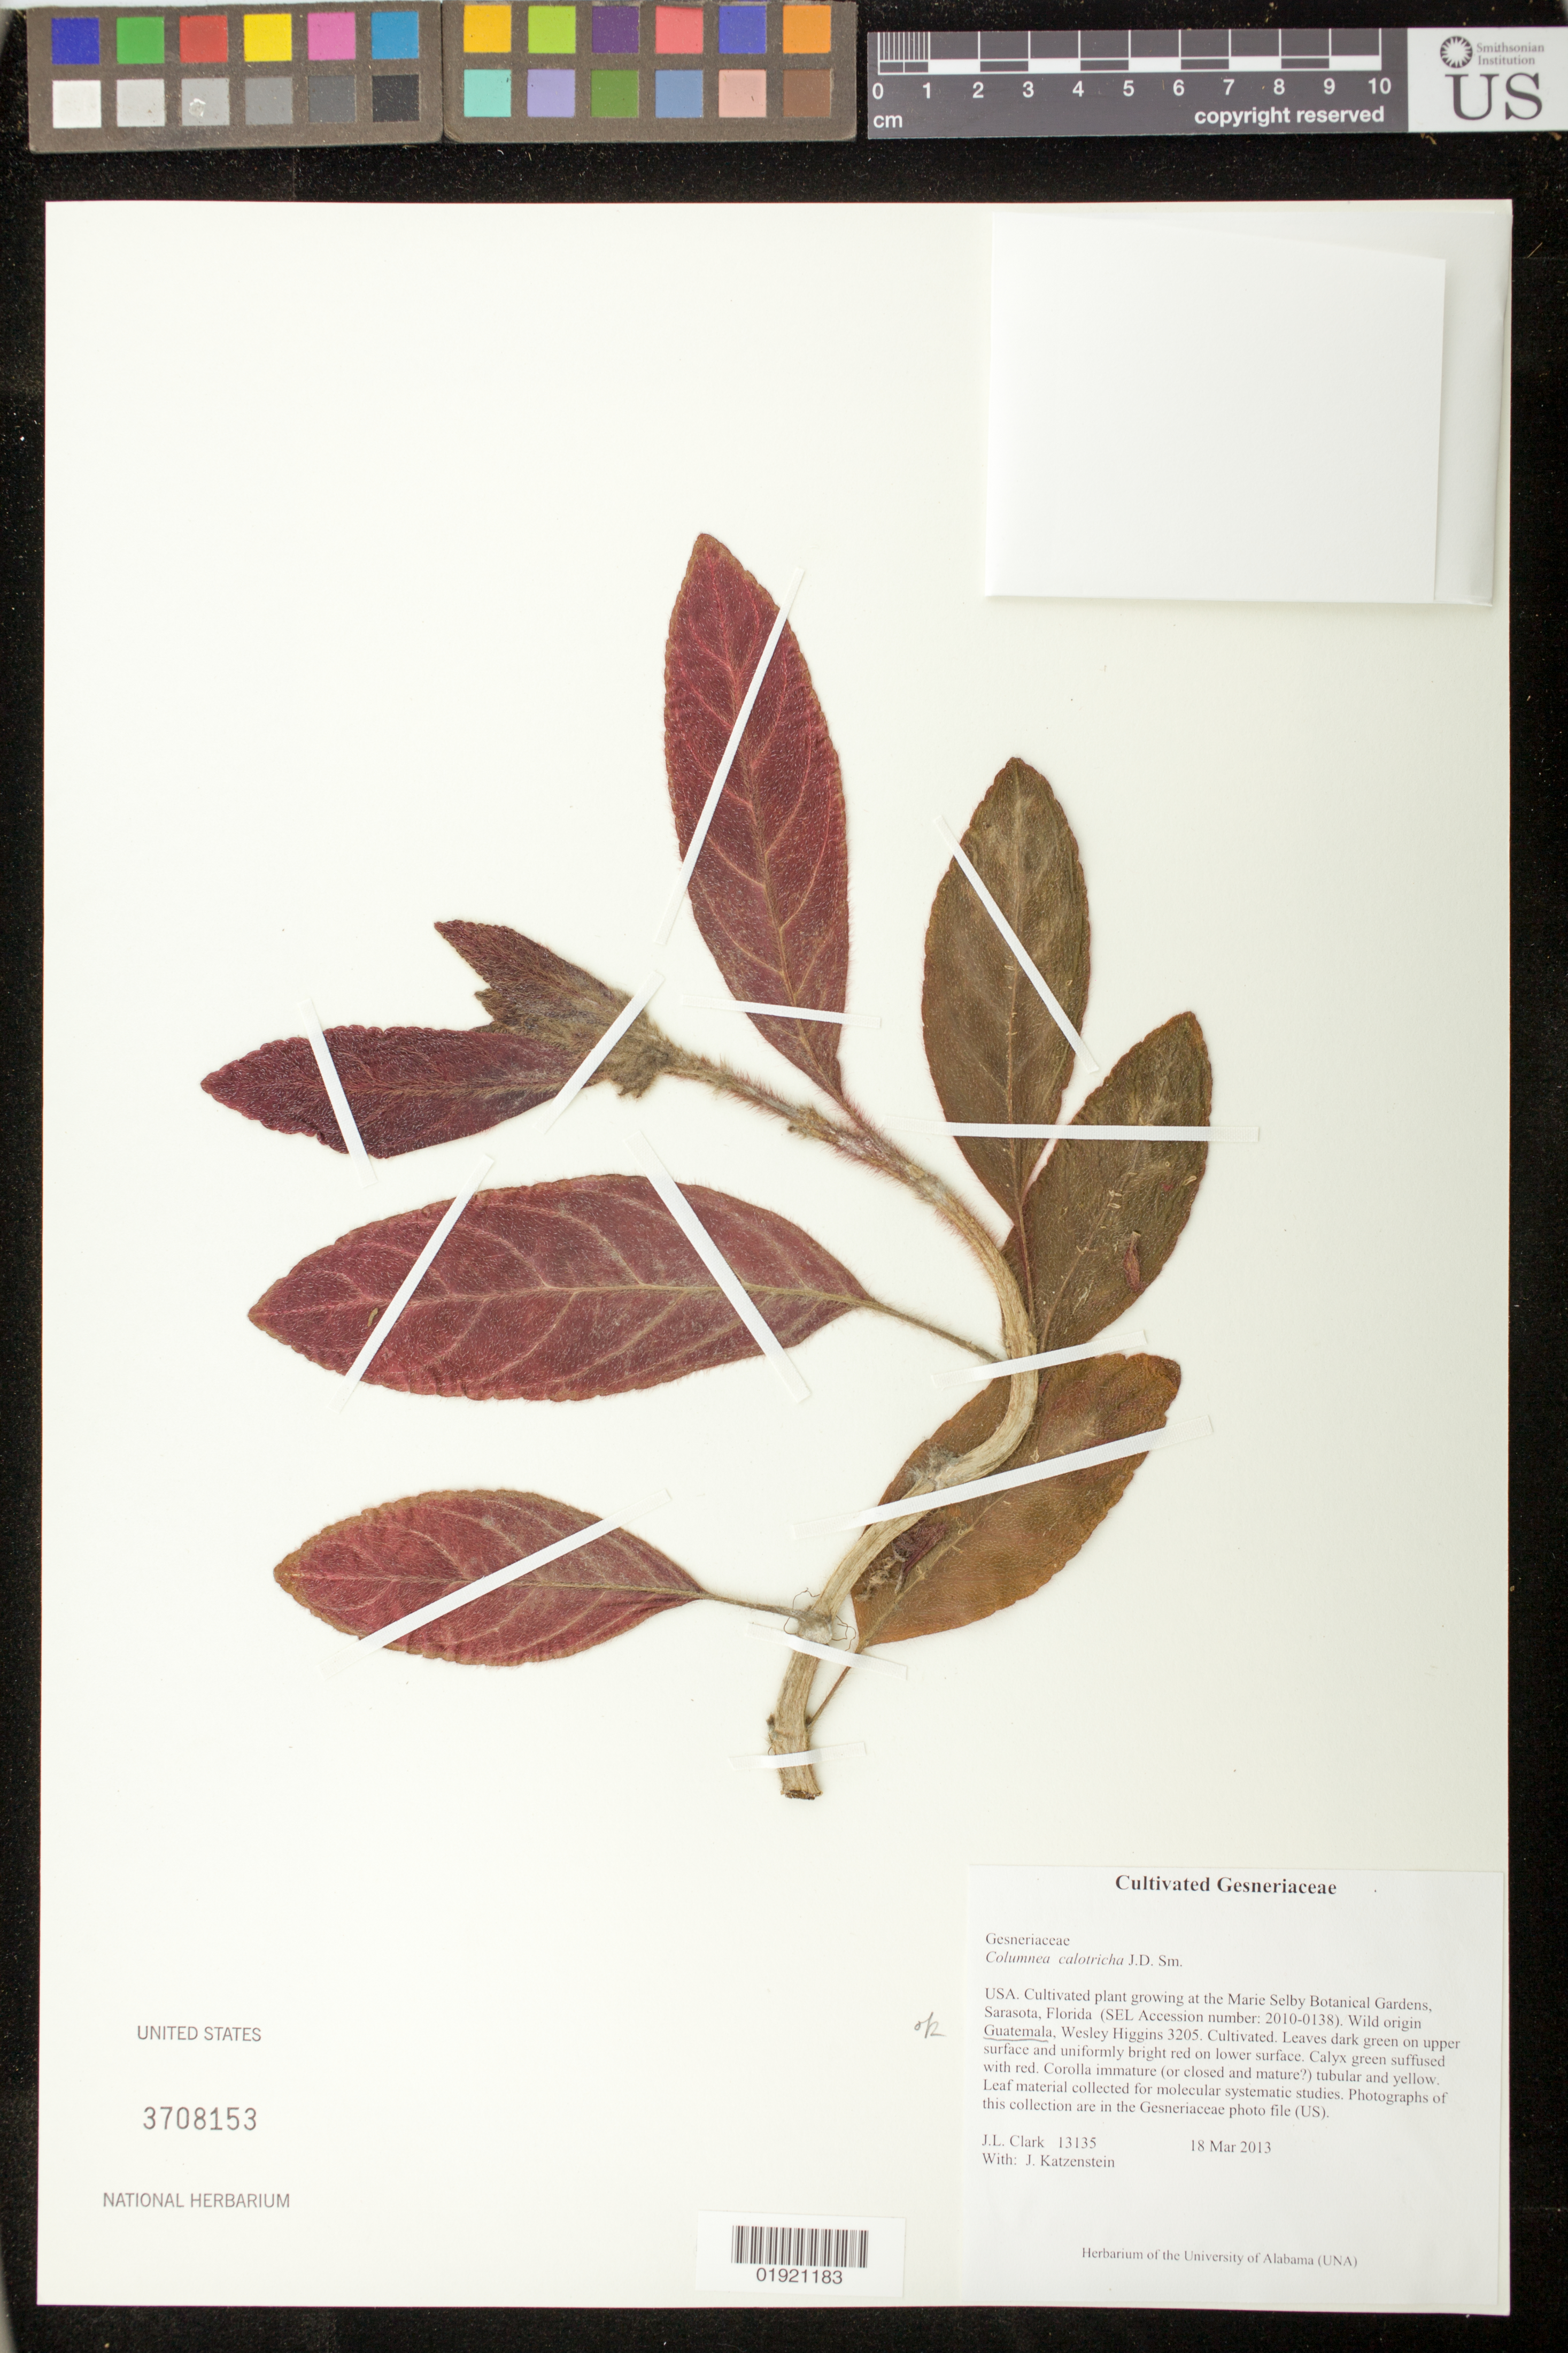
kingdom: Plantae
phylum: Tracheophyta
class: Magnoliopsida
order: Lamiales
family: Gesneriaceae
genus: Columnea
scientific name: Columnea calotricha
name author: Donn. Sm.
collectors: J. L. Clark & J. Katzenstein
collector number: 13135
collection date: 2013-03-18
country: United States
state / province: Florida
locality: Cultivated plant growing at the Marie Selby Botanical Gardens, Sarasota, Florida. Wild origin: Guatemala.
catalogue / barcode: US 3708153